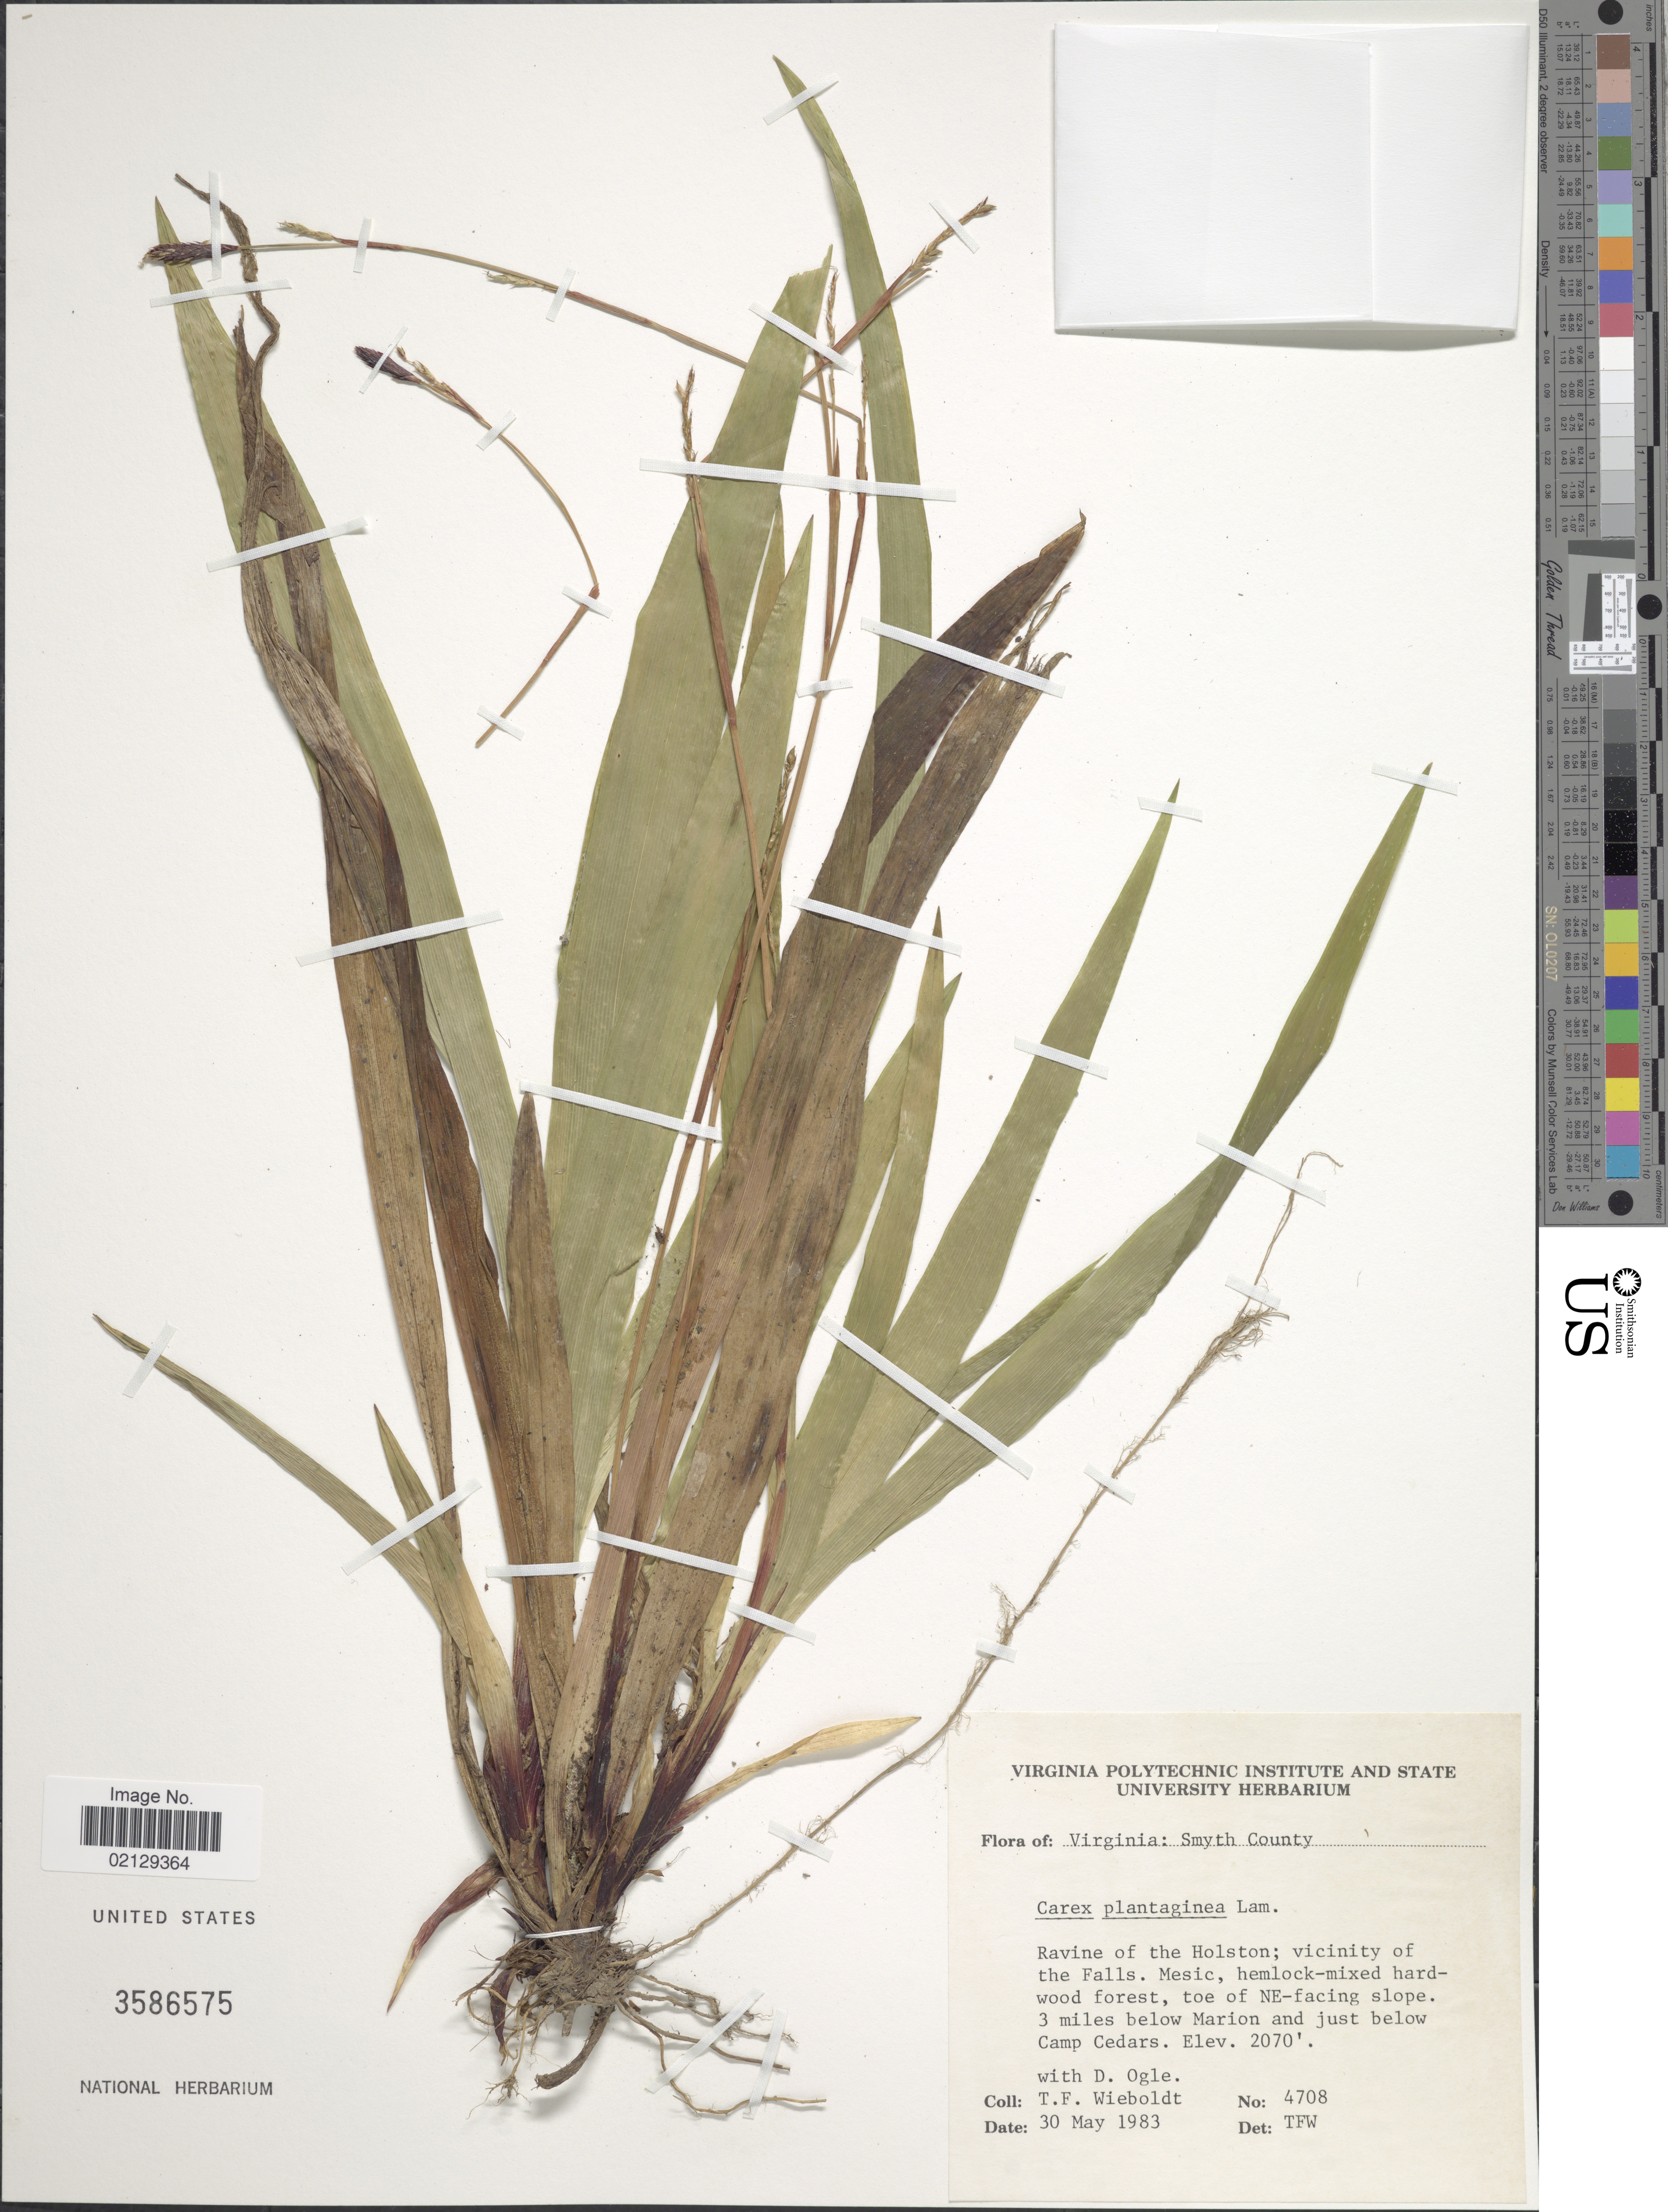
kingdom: Plantae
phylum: Tracheophyta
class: Liliopsida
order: Poales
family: Cyperaceae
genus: Carex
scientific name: Carex plantaginea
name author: Lam.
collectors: T. Wieboldt & D. Ogle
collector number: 4708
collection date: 1983-05-30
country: United States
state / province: Virginia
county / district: Smyth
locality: Smyth County, Ravine of the Holston: vicinity of the Falls, toe of NE-facing slope, 3 miles below Marion and just below Camp Cedars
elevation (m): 631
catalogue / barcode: US 3586575